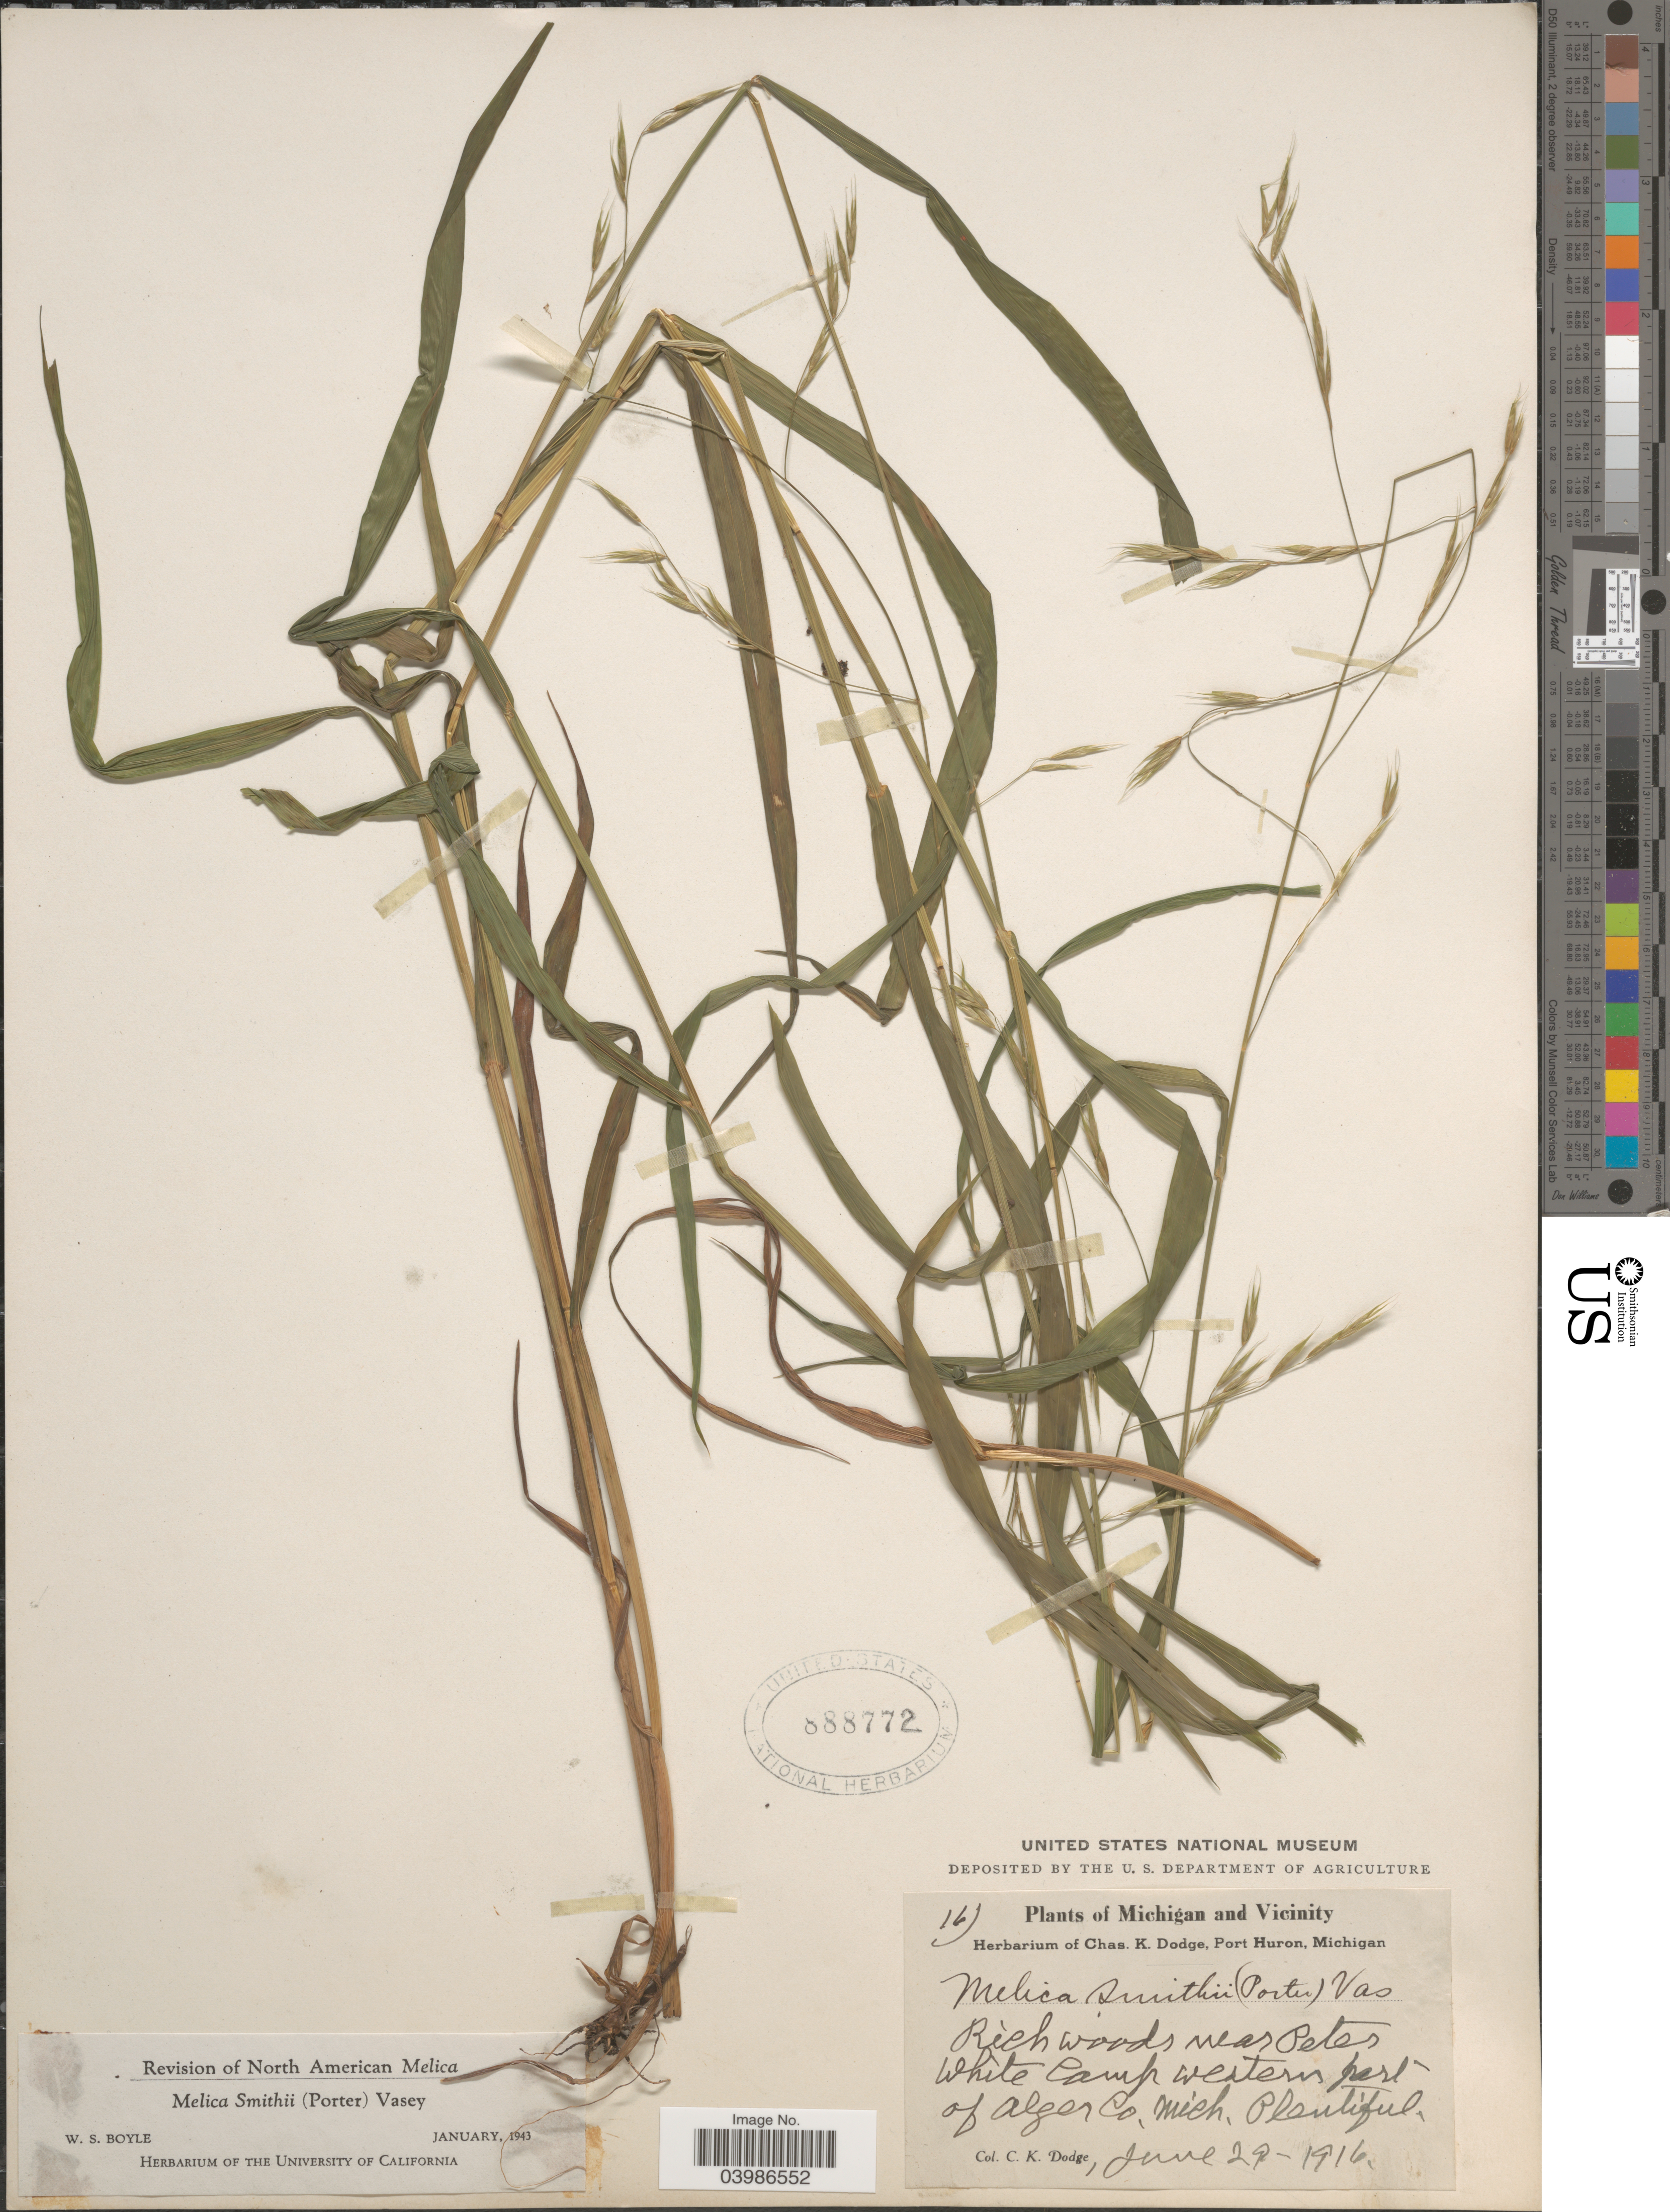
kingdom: Plantae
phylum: Tracheophyta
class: Liliopsida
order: Poales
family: Poaceae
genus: Melica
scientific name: Melica smithii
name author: (Porter ex A. Gray) Vasey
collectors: C. Dodge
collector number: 16?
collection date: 1916-06-29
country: United States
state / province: Michigan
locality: Michigan and Vicinity. Near Peter White Camp western part of Alger Co.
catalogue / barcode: US 888772